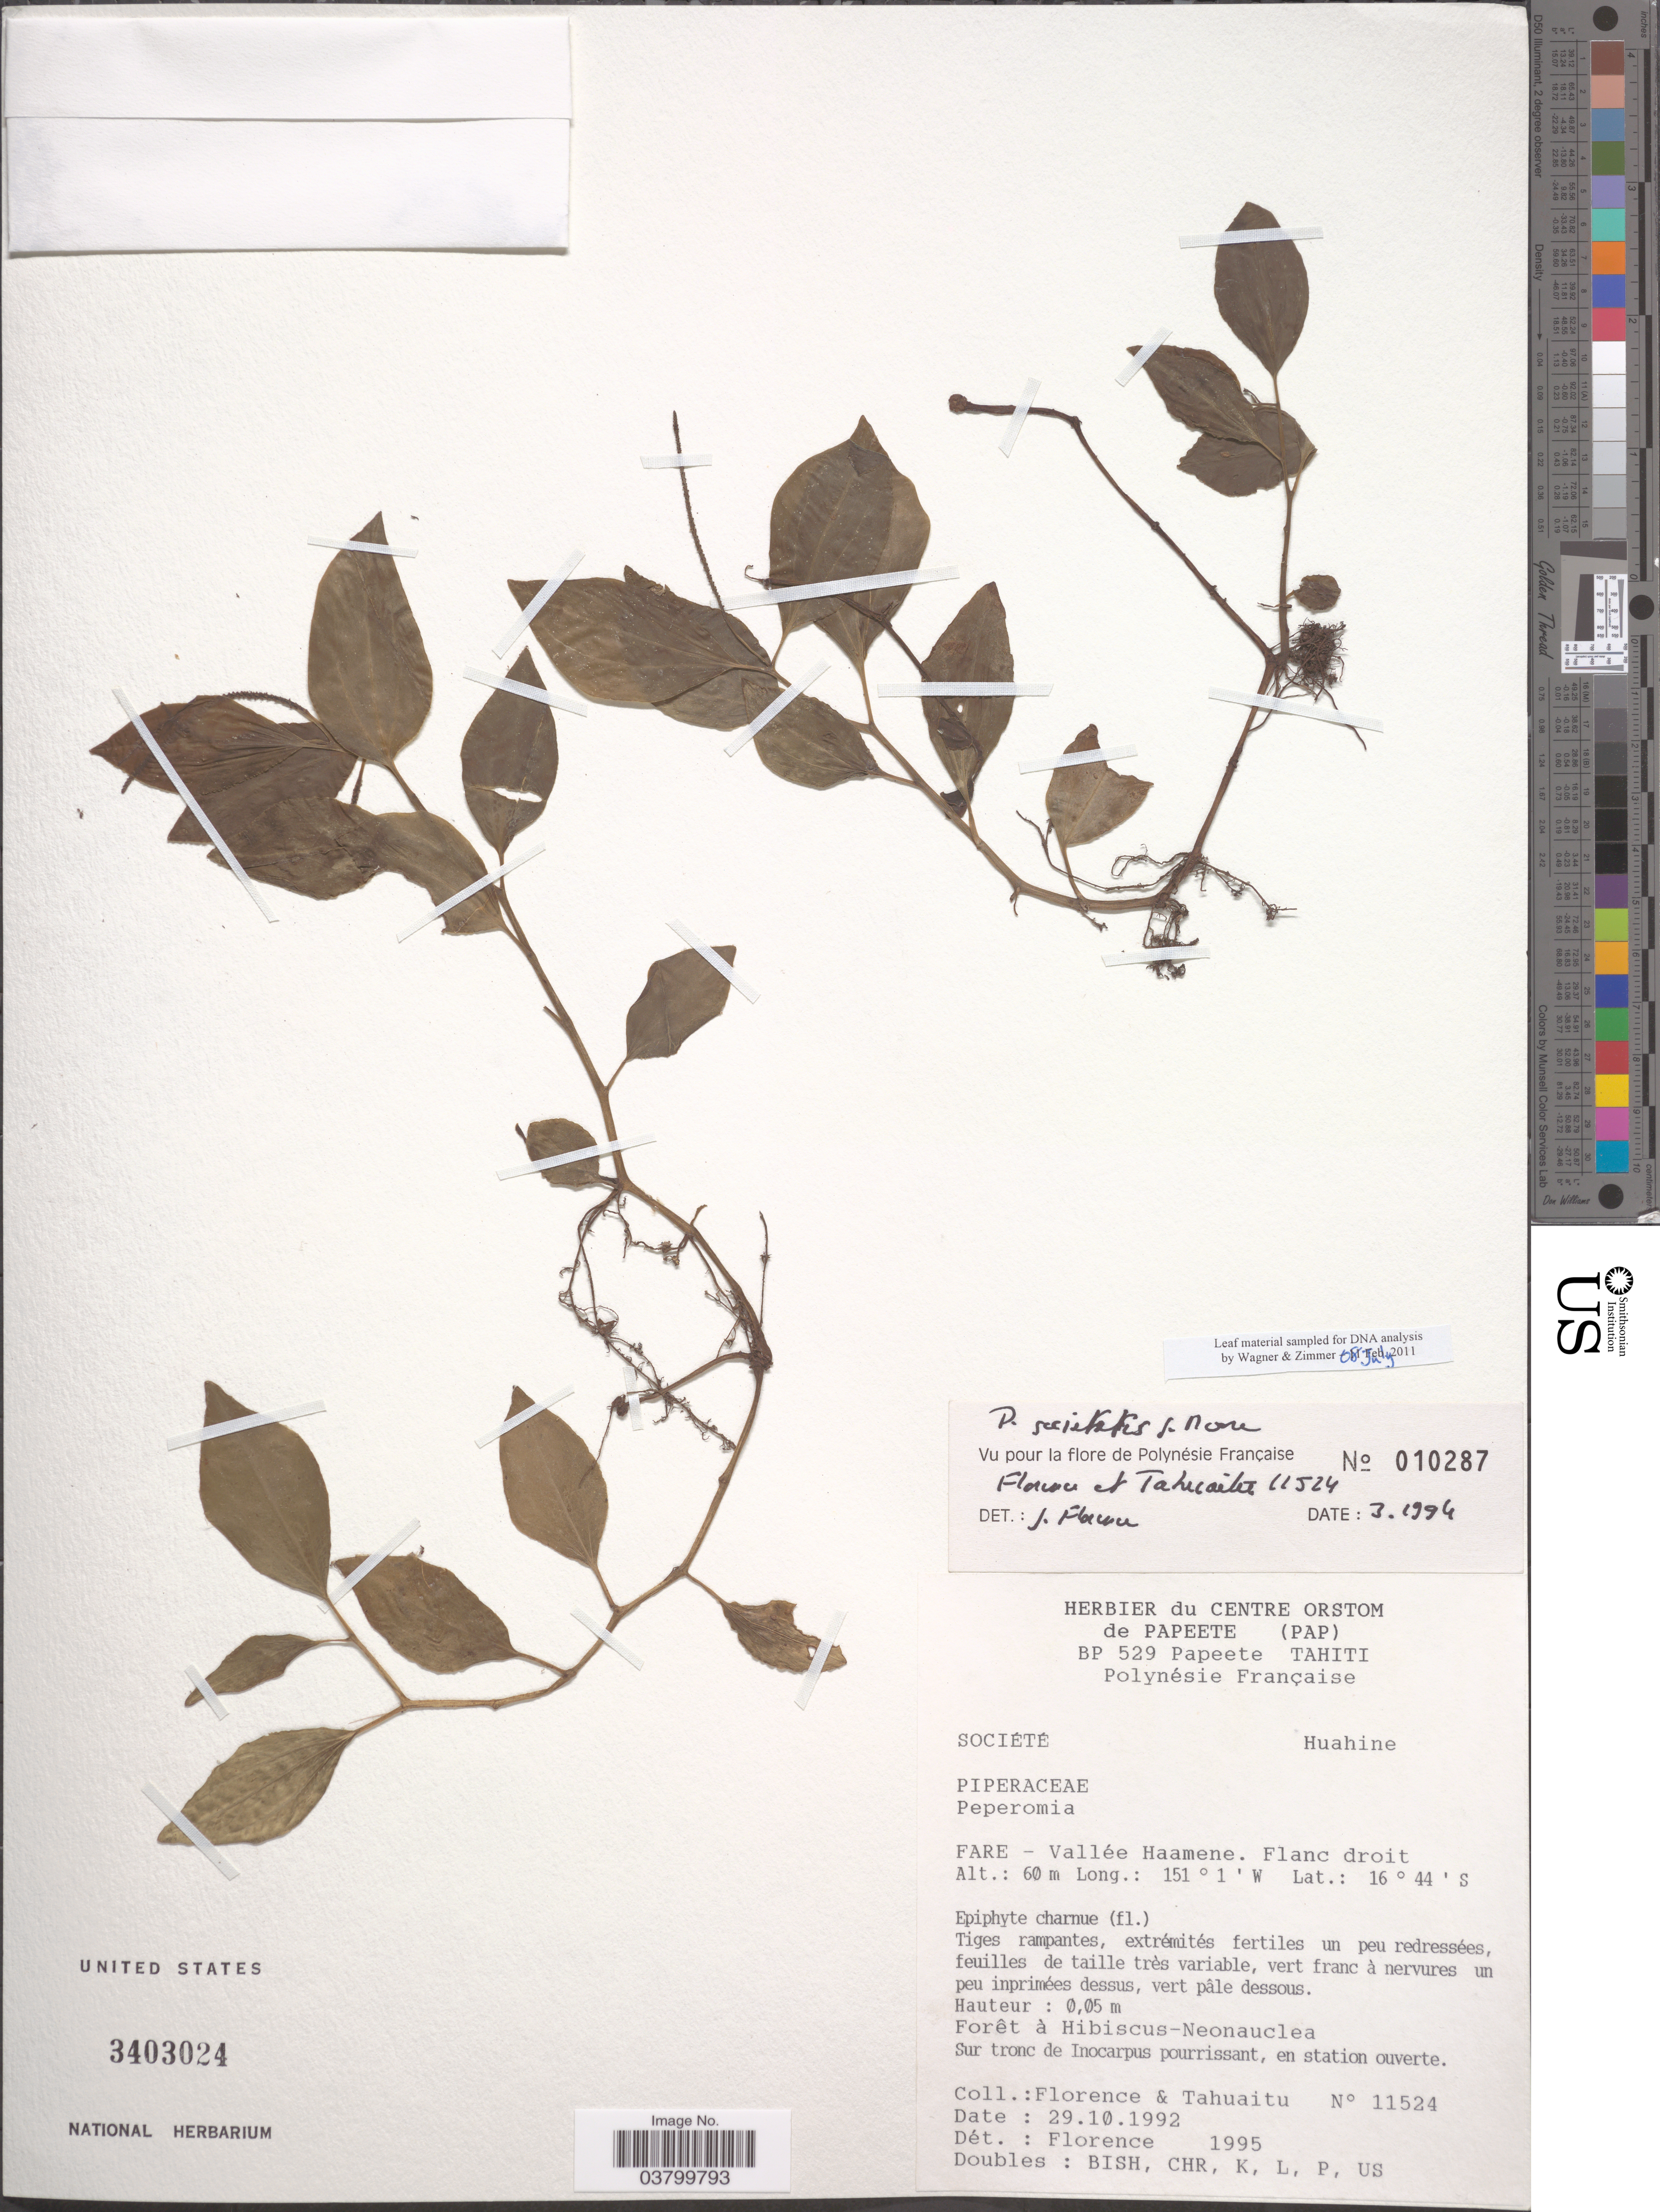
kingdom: Plantae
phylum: Tracheophyta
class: Magnoliopsida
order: Piperales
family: Piperaceae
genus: Peperomia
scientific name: Peperomia societatis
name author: J.W. Moore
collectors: -. Florence & -. Tahuaitu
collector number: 11524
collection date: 1992-10-29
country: French Polynesia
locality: Société. Huahine. Fare - Vallée Haamene. Flanc droit.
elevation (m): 60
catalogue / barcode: US 3403024